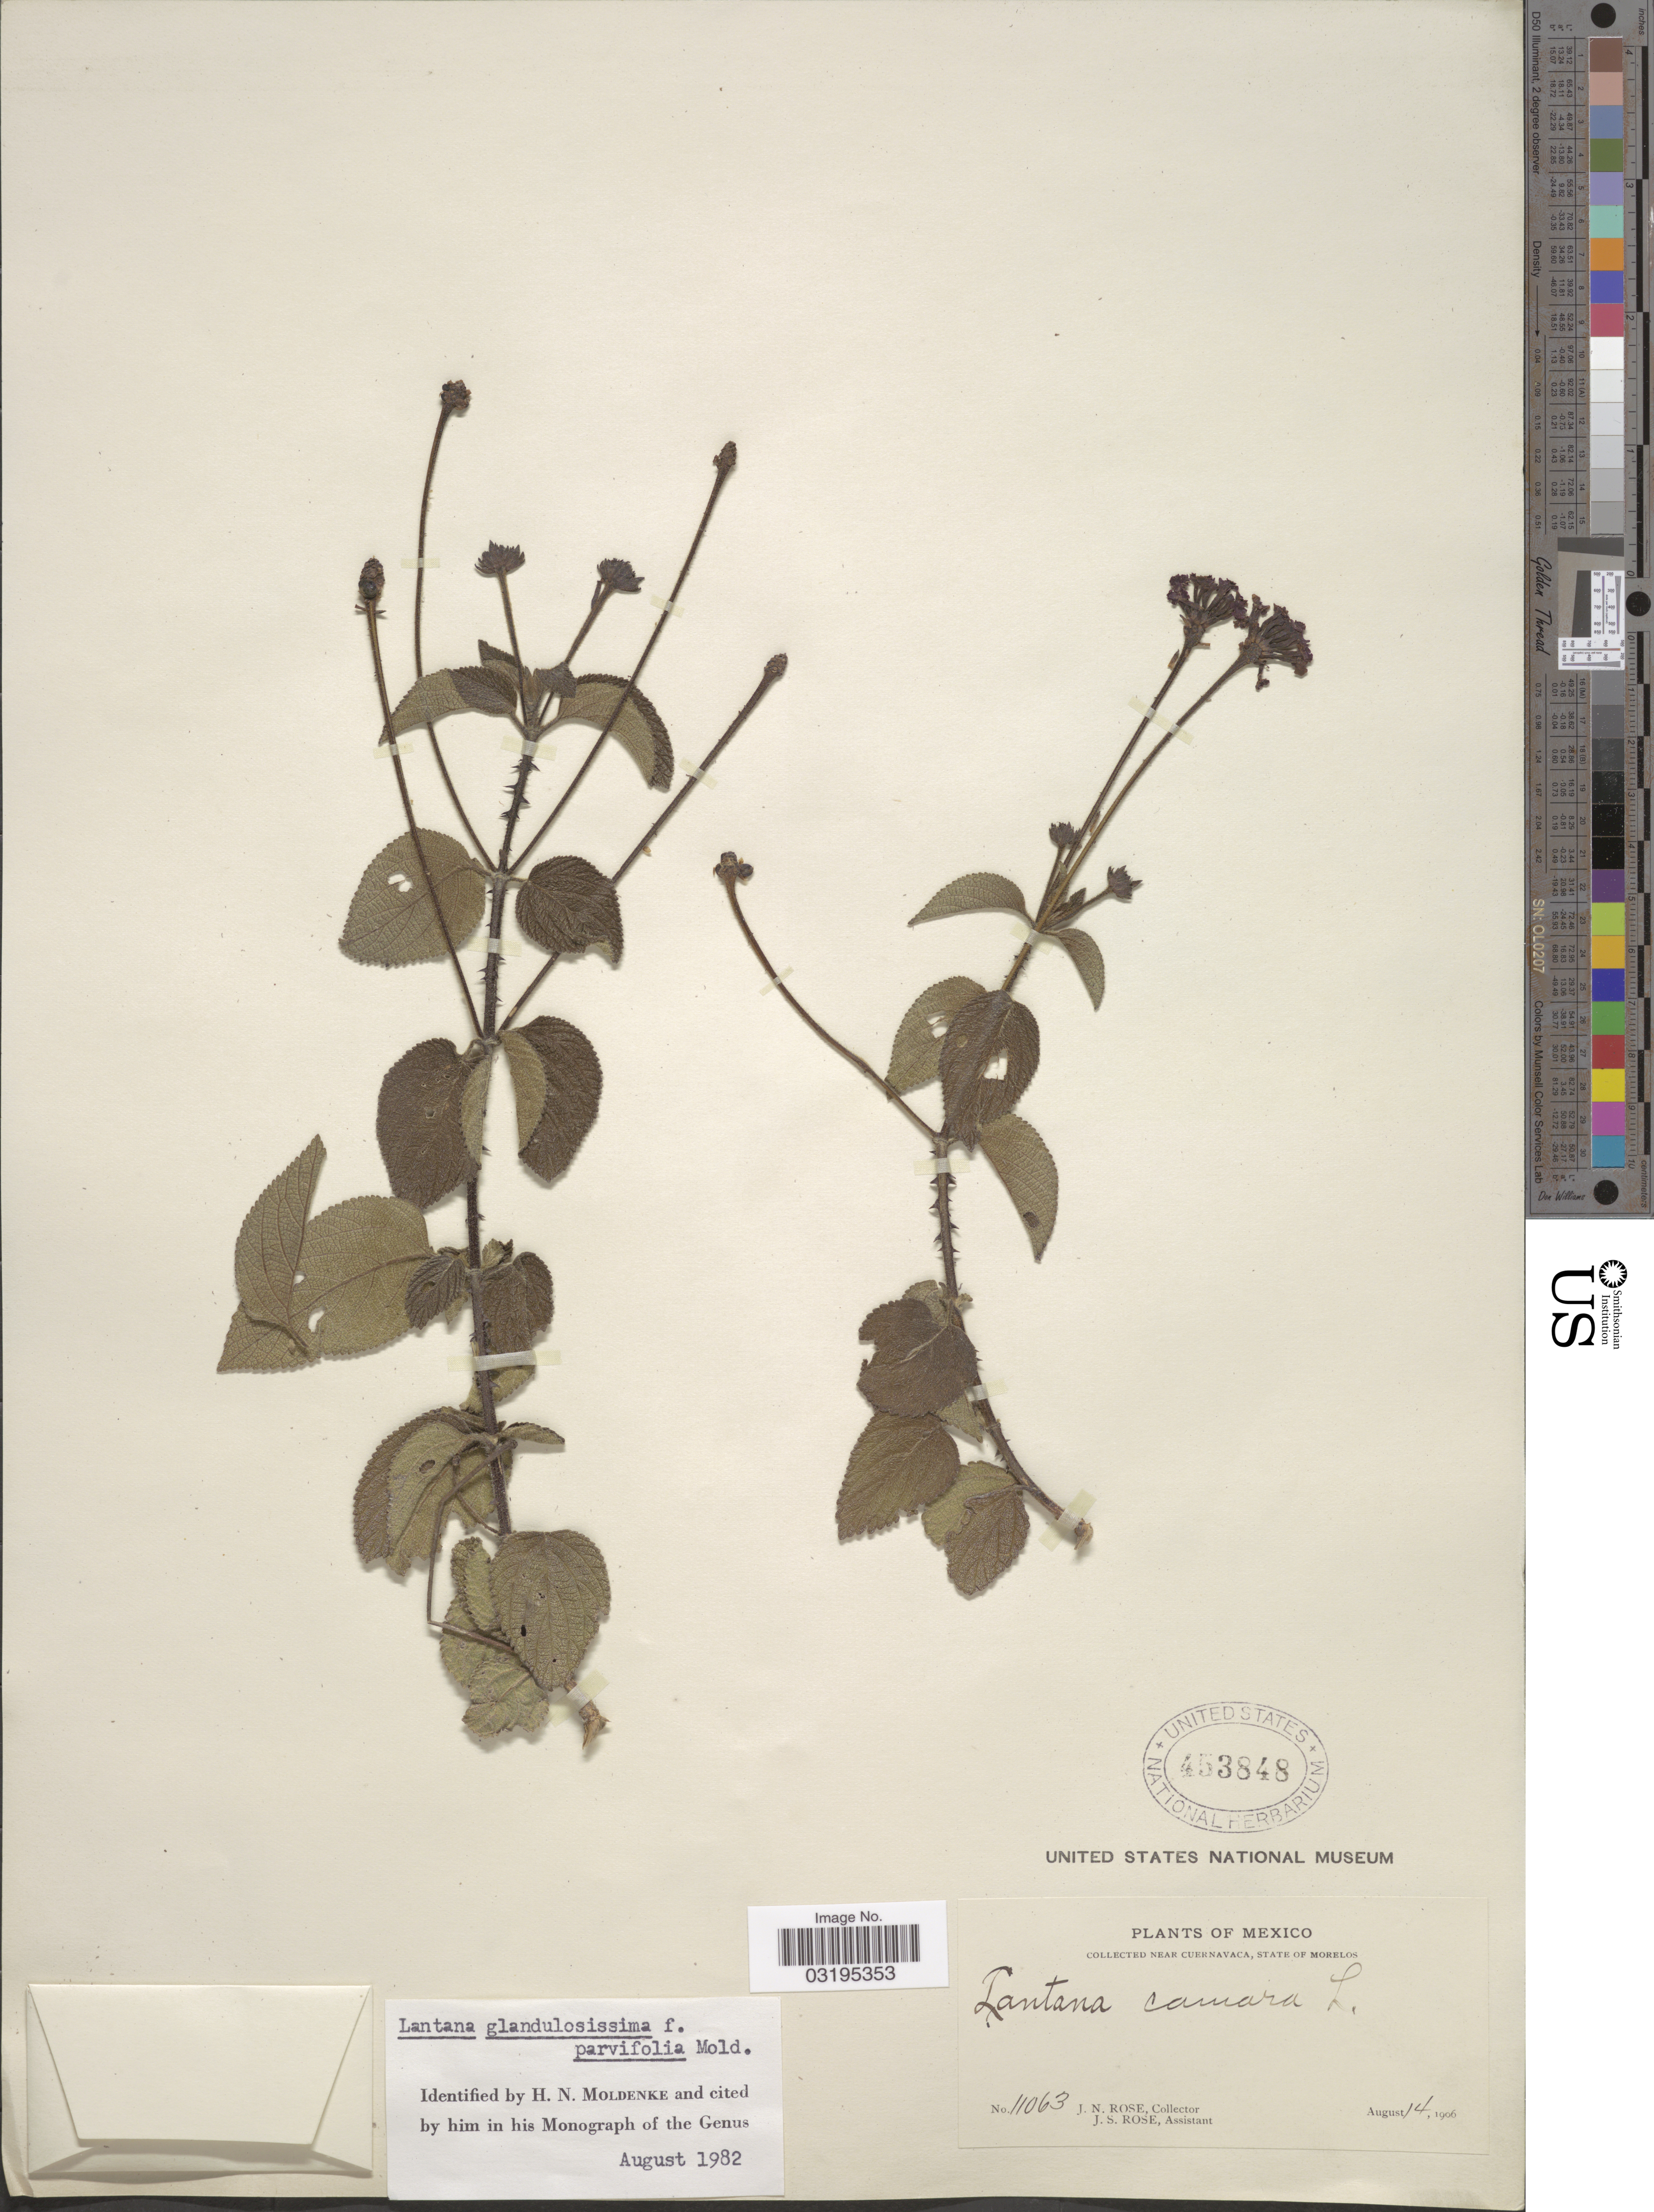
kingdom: Plantae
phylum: Tracheophyta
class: Magnoliopsida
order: Lamiales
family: Verbenaceae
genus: Lantana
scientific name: Lantana glandulosissima f. parvifolia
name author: Hayek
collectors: J. N. Rose & J. S. Rose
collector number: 11063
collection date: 1906-08-14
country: Mexico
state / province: Morelos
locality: Near Cuernavaca.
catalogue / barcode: US 453848